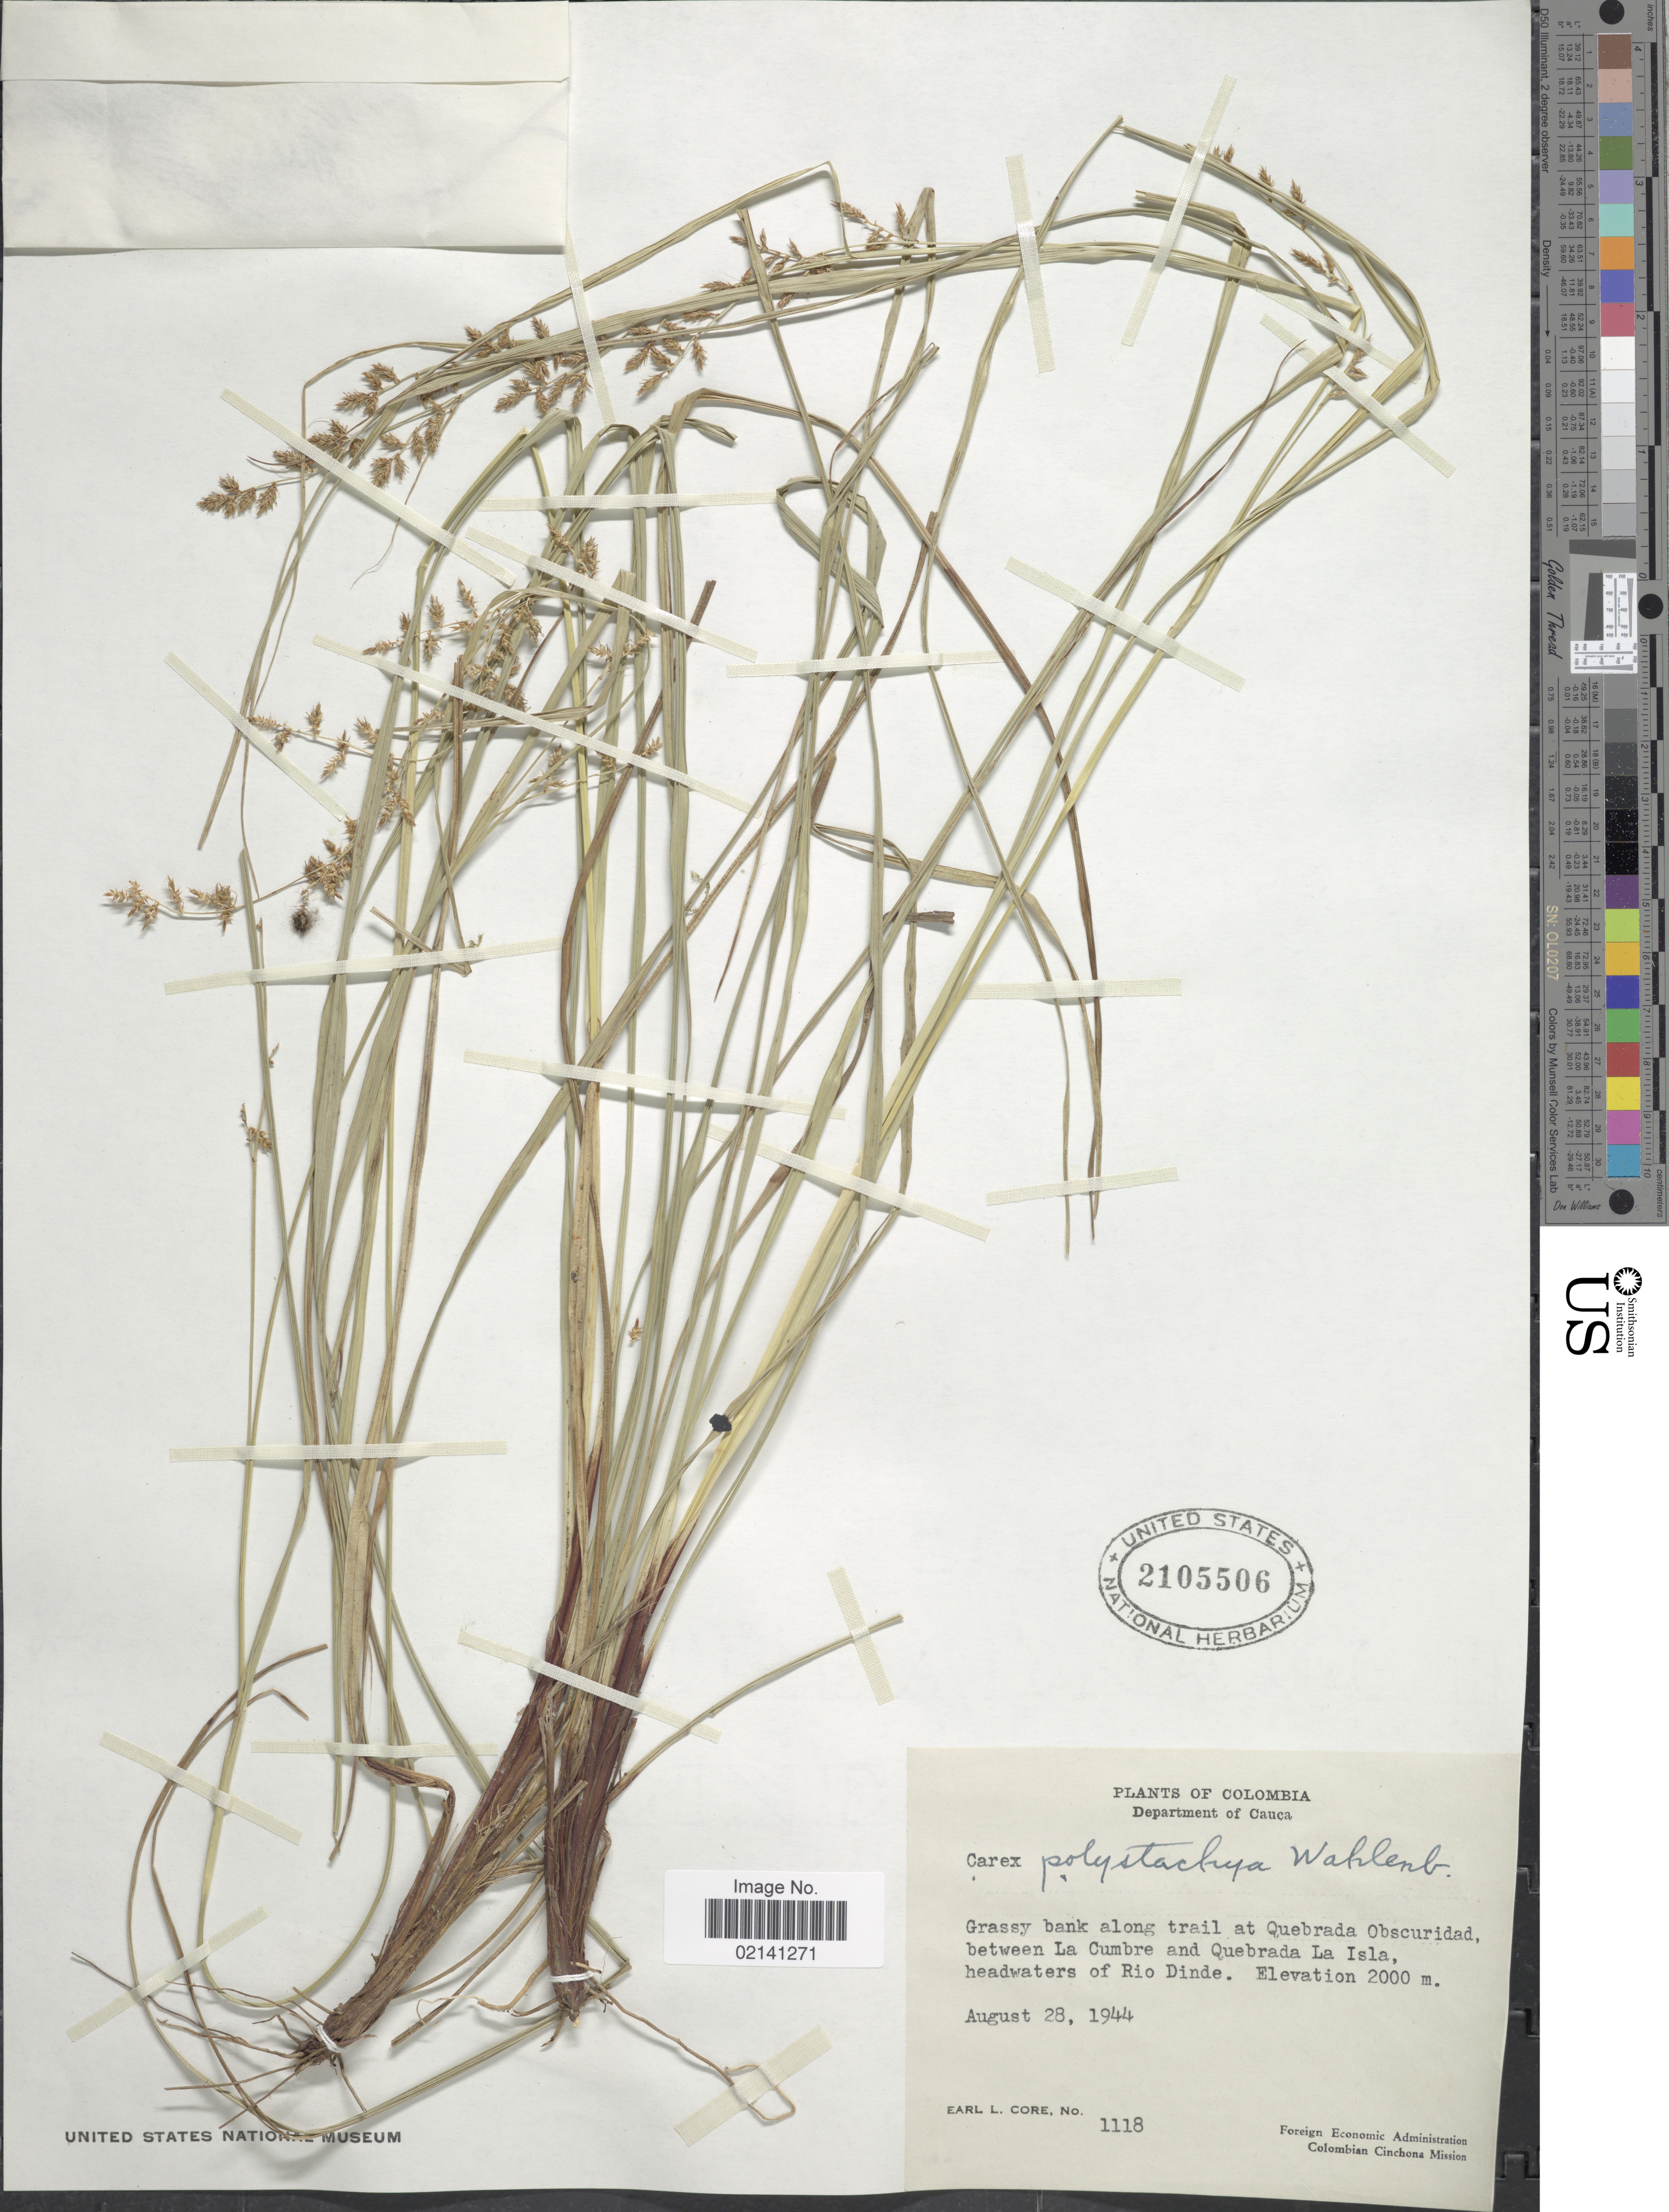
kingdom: Plantae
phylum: Tracheophyta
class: Liliopsida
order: Poales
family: Cyperaceae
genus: Carex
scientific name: Carex polystachya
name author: Sw. ex Wahlenb.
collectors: E. L. Core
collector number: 1118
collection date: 1944-08-28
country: Colombia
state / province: Cauca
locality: Grassy bank along trail at Quebrada Obscuridad, between La Cumbre and Quebrada La Isla, headwaters of Rio Dinde.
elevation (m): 2000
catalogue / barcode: US 2105506